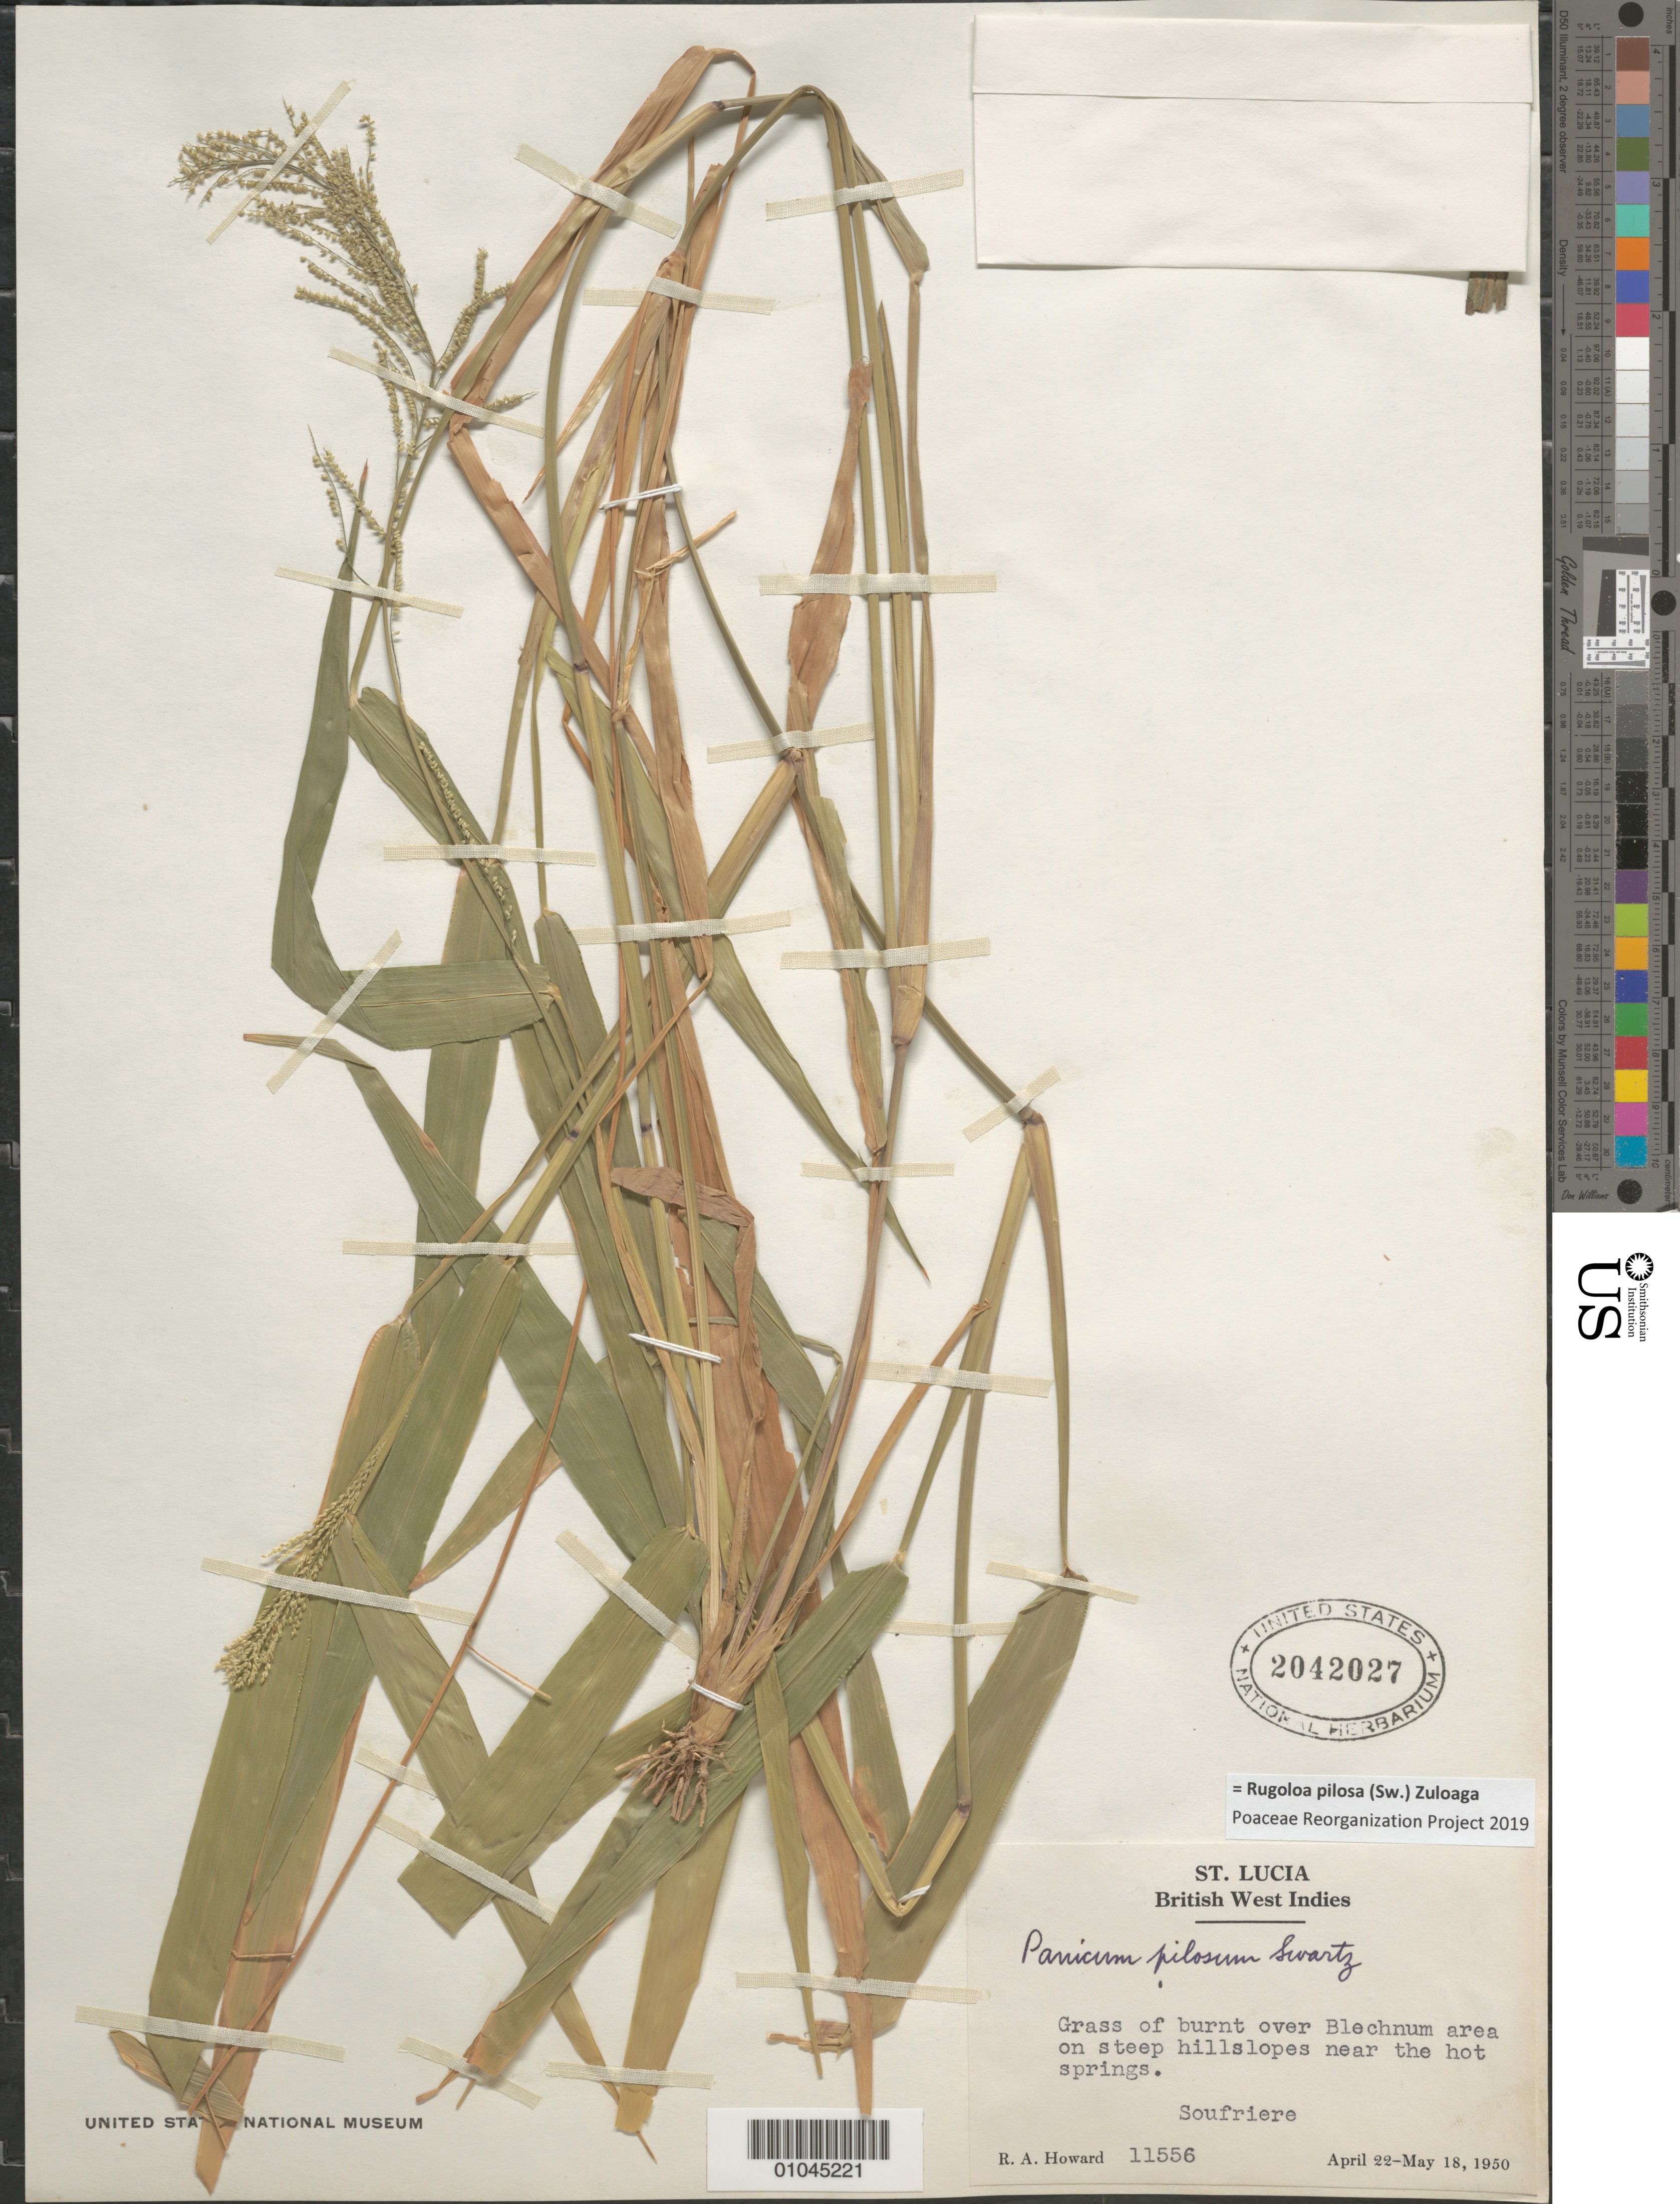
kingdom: Plantae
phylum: Tracheophyta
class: Liliopsida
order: Poales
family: Poaceae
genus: Panicum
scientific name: Panicum pilosum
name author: Sw.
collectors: R. A. Howard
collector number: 11556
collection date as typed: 22 Apr 1950 to 18 May 1950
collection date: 1950-04-22/1950-05-18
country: St. Lucia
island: St. Lucia I.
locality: Soufriere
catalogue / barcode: US 2042027